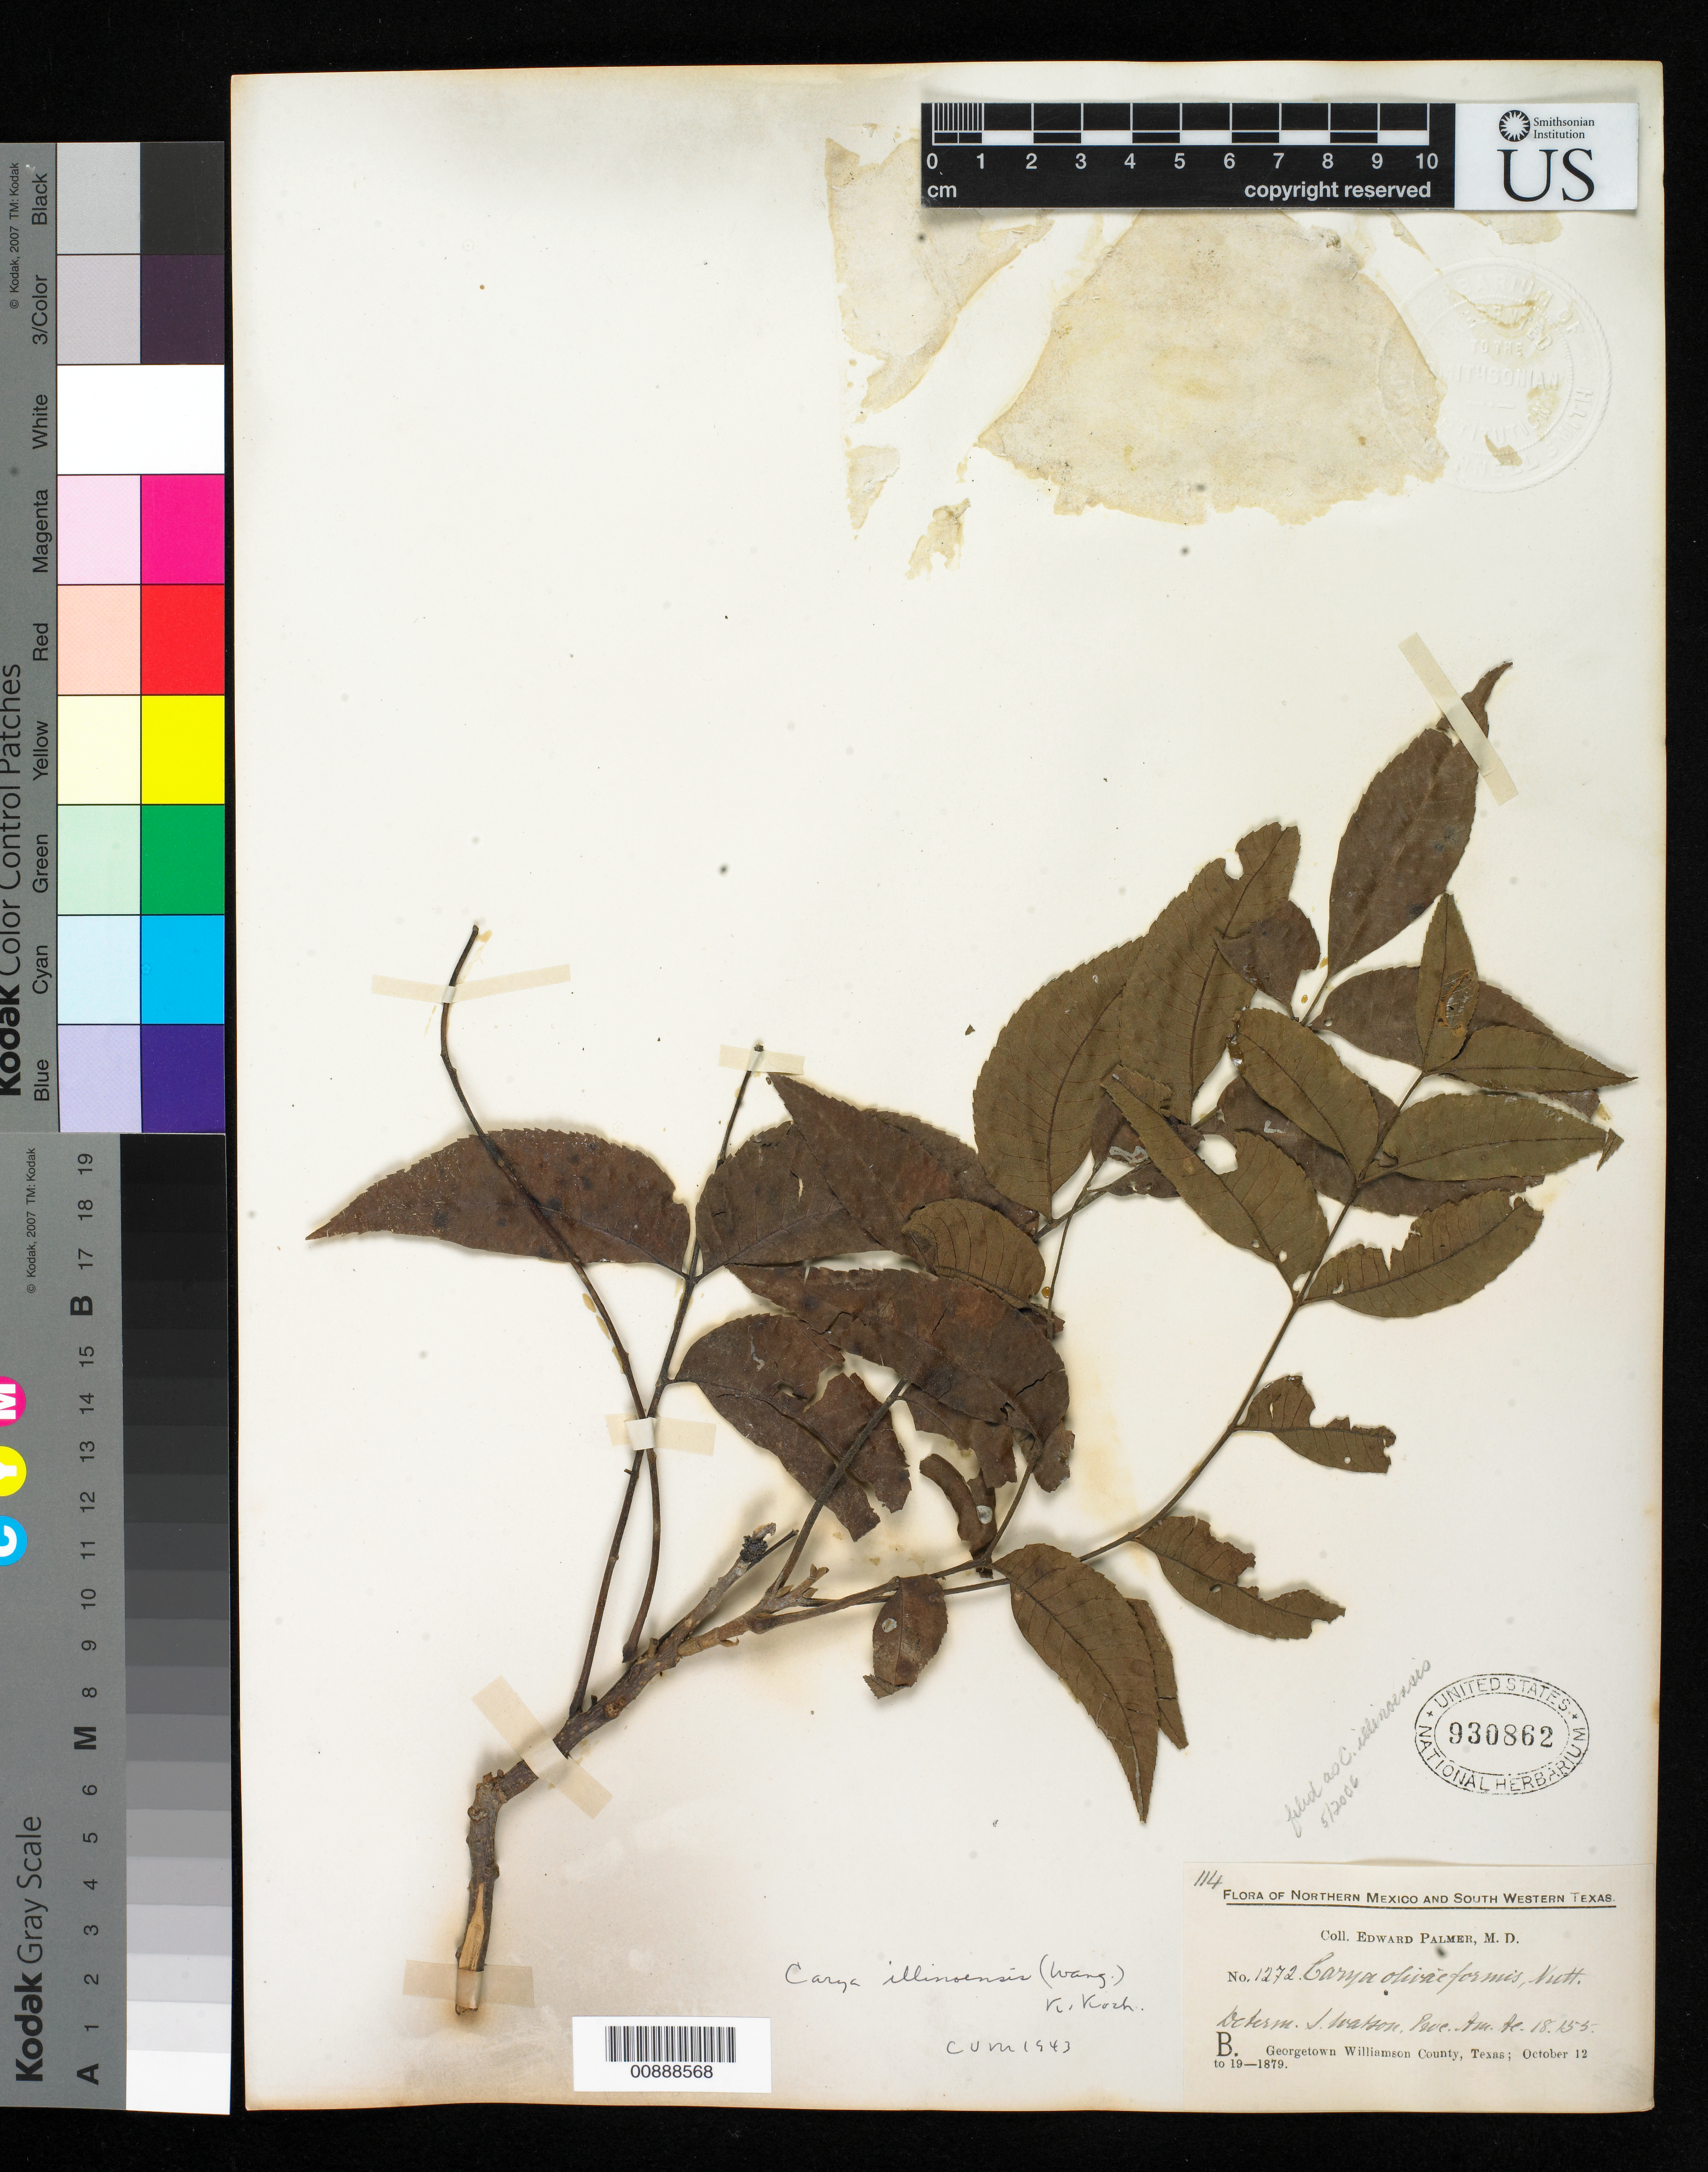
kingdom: Plantae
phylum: Tracheophyta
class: Magnoliopsida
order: Fagales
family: Juglandaceae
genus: Carya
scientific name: Carya illinoinensis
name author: (Wangenh.) K. Koch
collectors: E. Palmer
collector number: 1272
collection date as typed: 12 Oct 1879 to 19 Oct 1879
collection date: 1879-10-12/1879-10-19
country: United States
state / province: Texas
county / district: Williamson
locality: B. Georgetown, Williamson County, Texas.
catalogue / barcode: US 930862